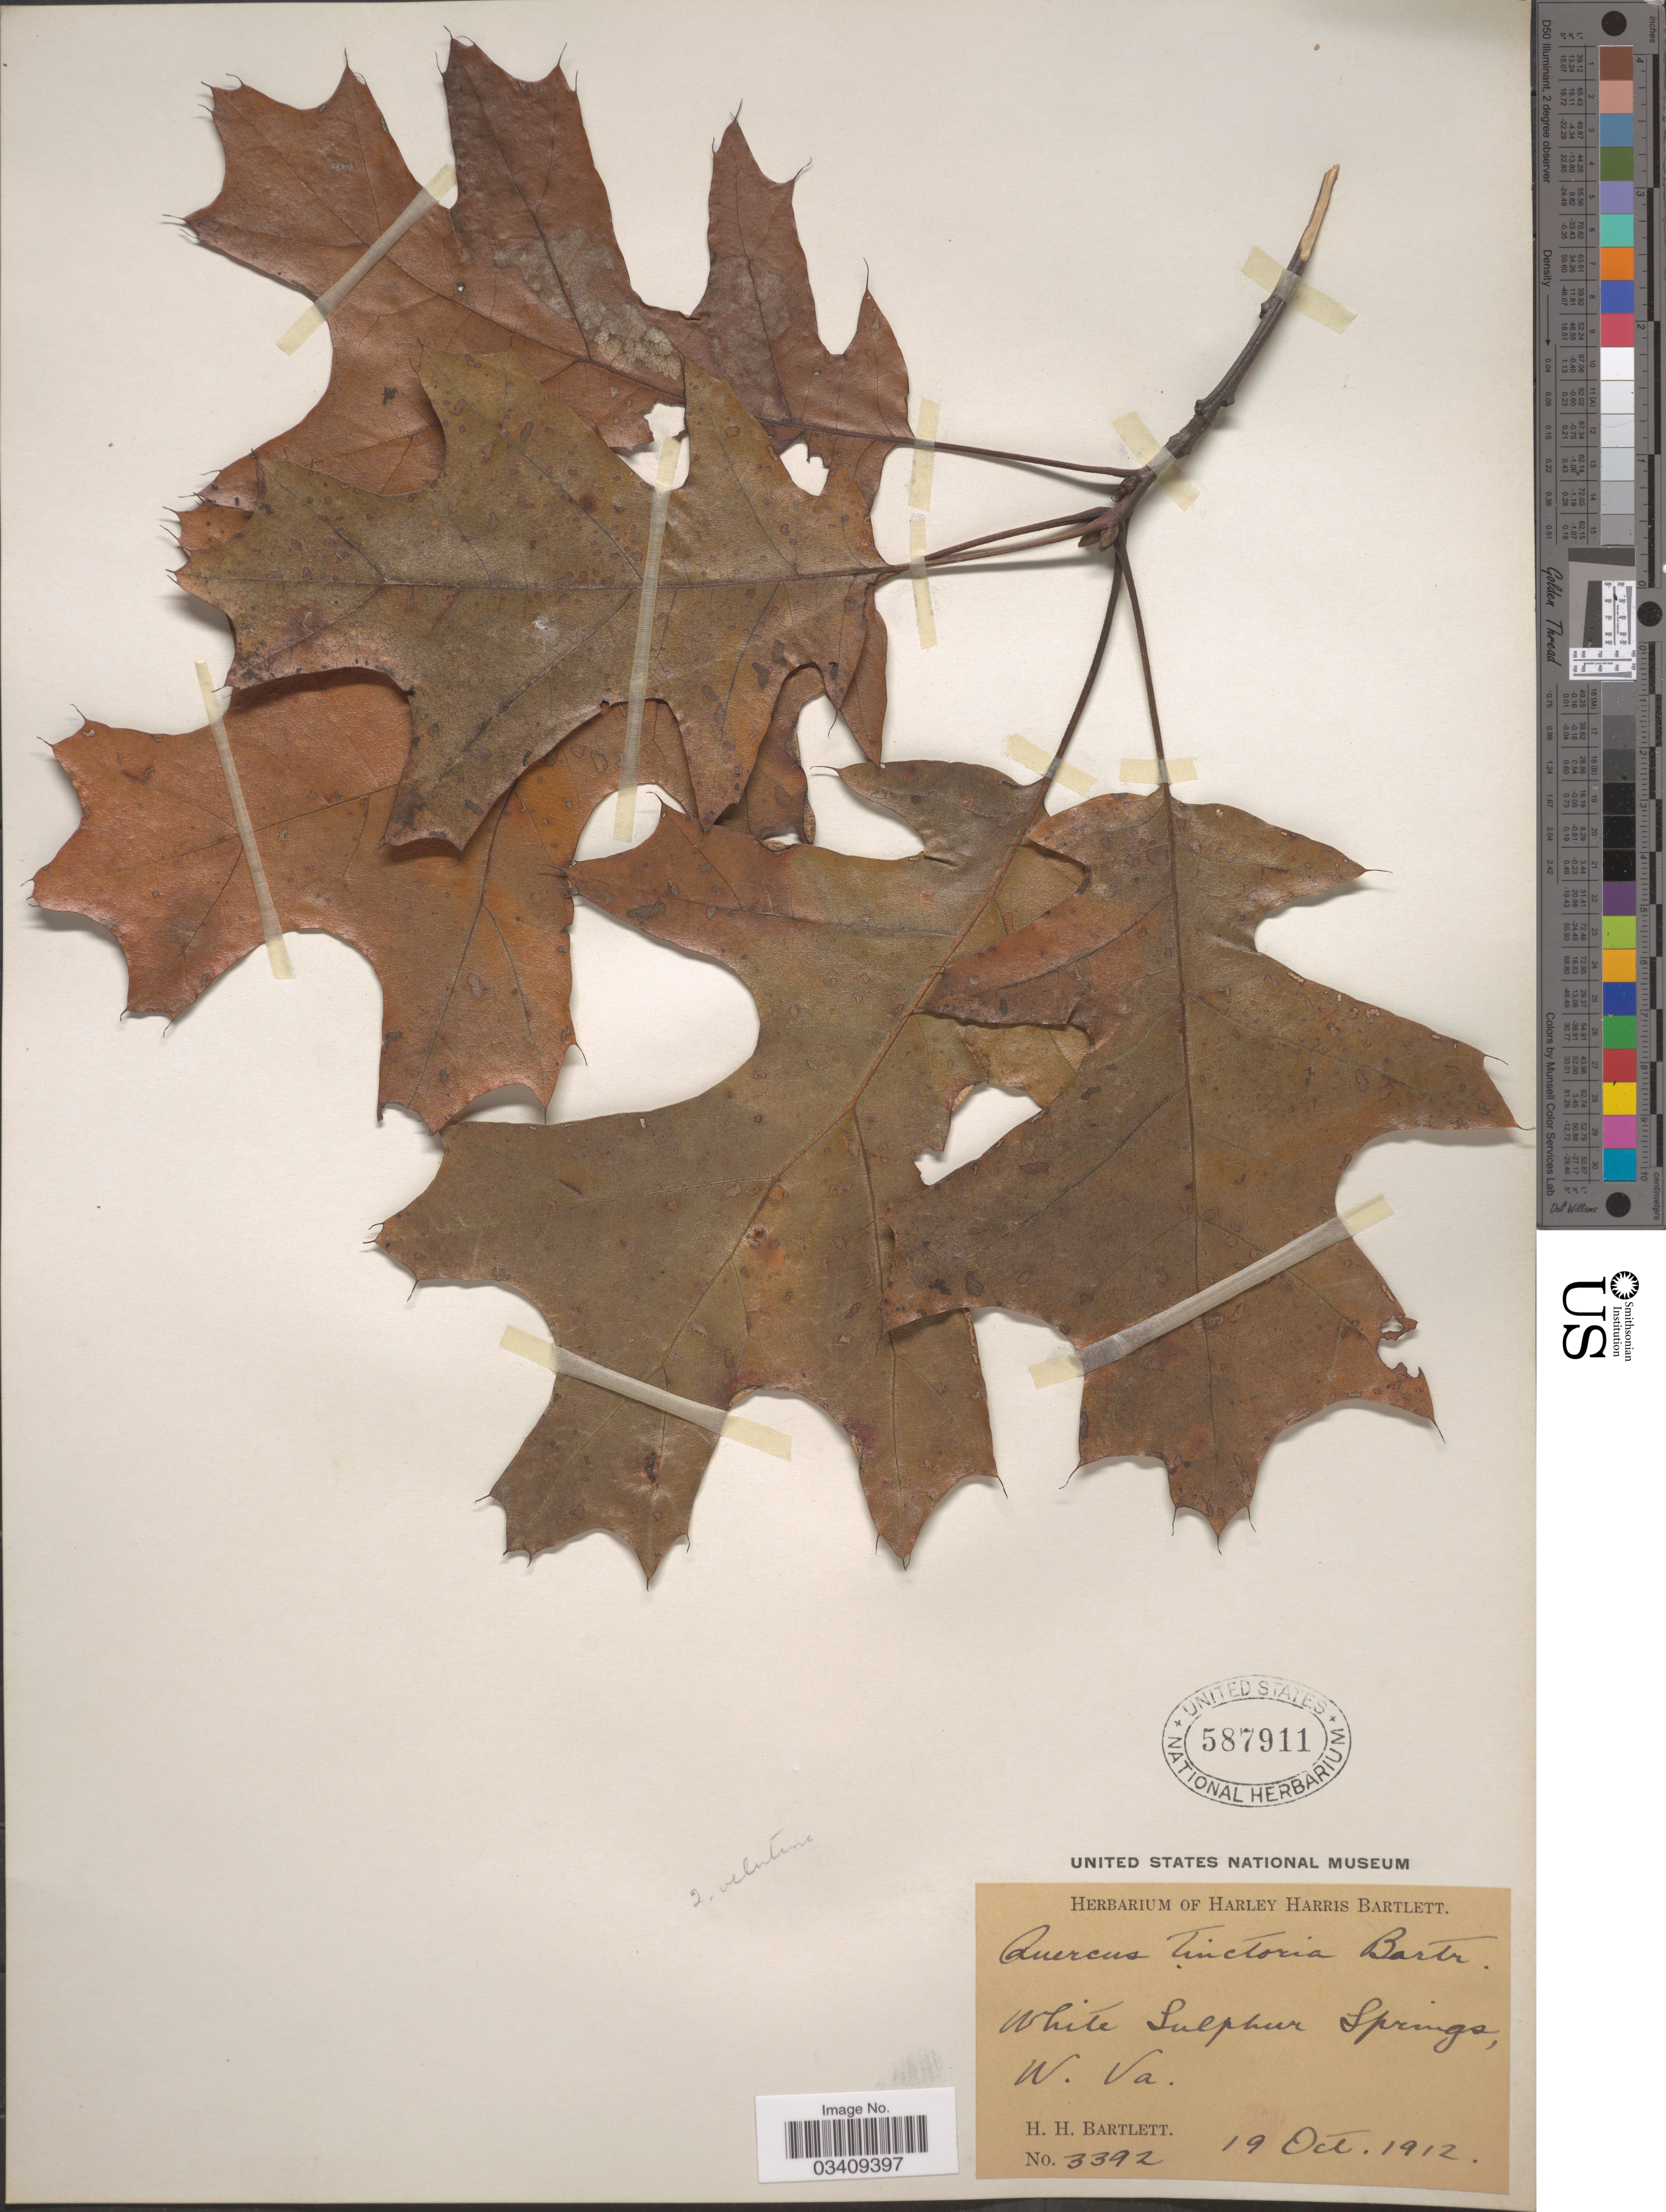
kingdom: Plantae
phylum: Tracheophyta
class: Magnoliopsida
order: Fagales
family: Fagaceae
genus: Quercus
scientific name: Quercus velutina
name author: Lam.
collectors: H. H. Bartlett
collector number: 3392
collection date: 1912-10-19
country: United States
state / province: West Virginia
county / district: Greenbrier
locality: White Sulphur Springs.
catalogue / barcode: US 587911